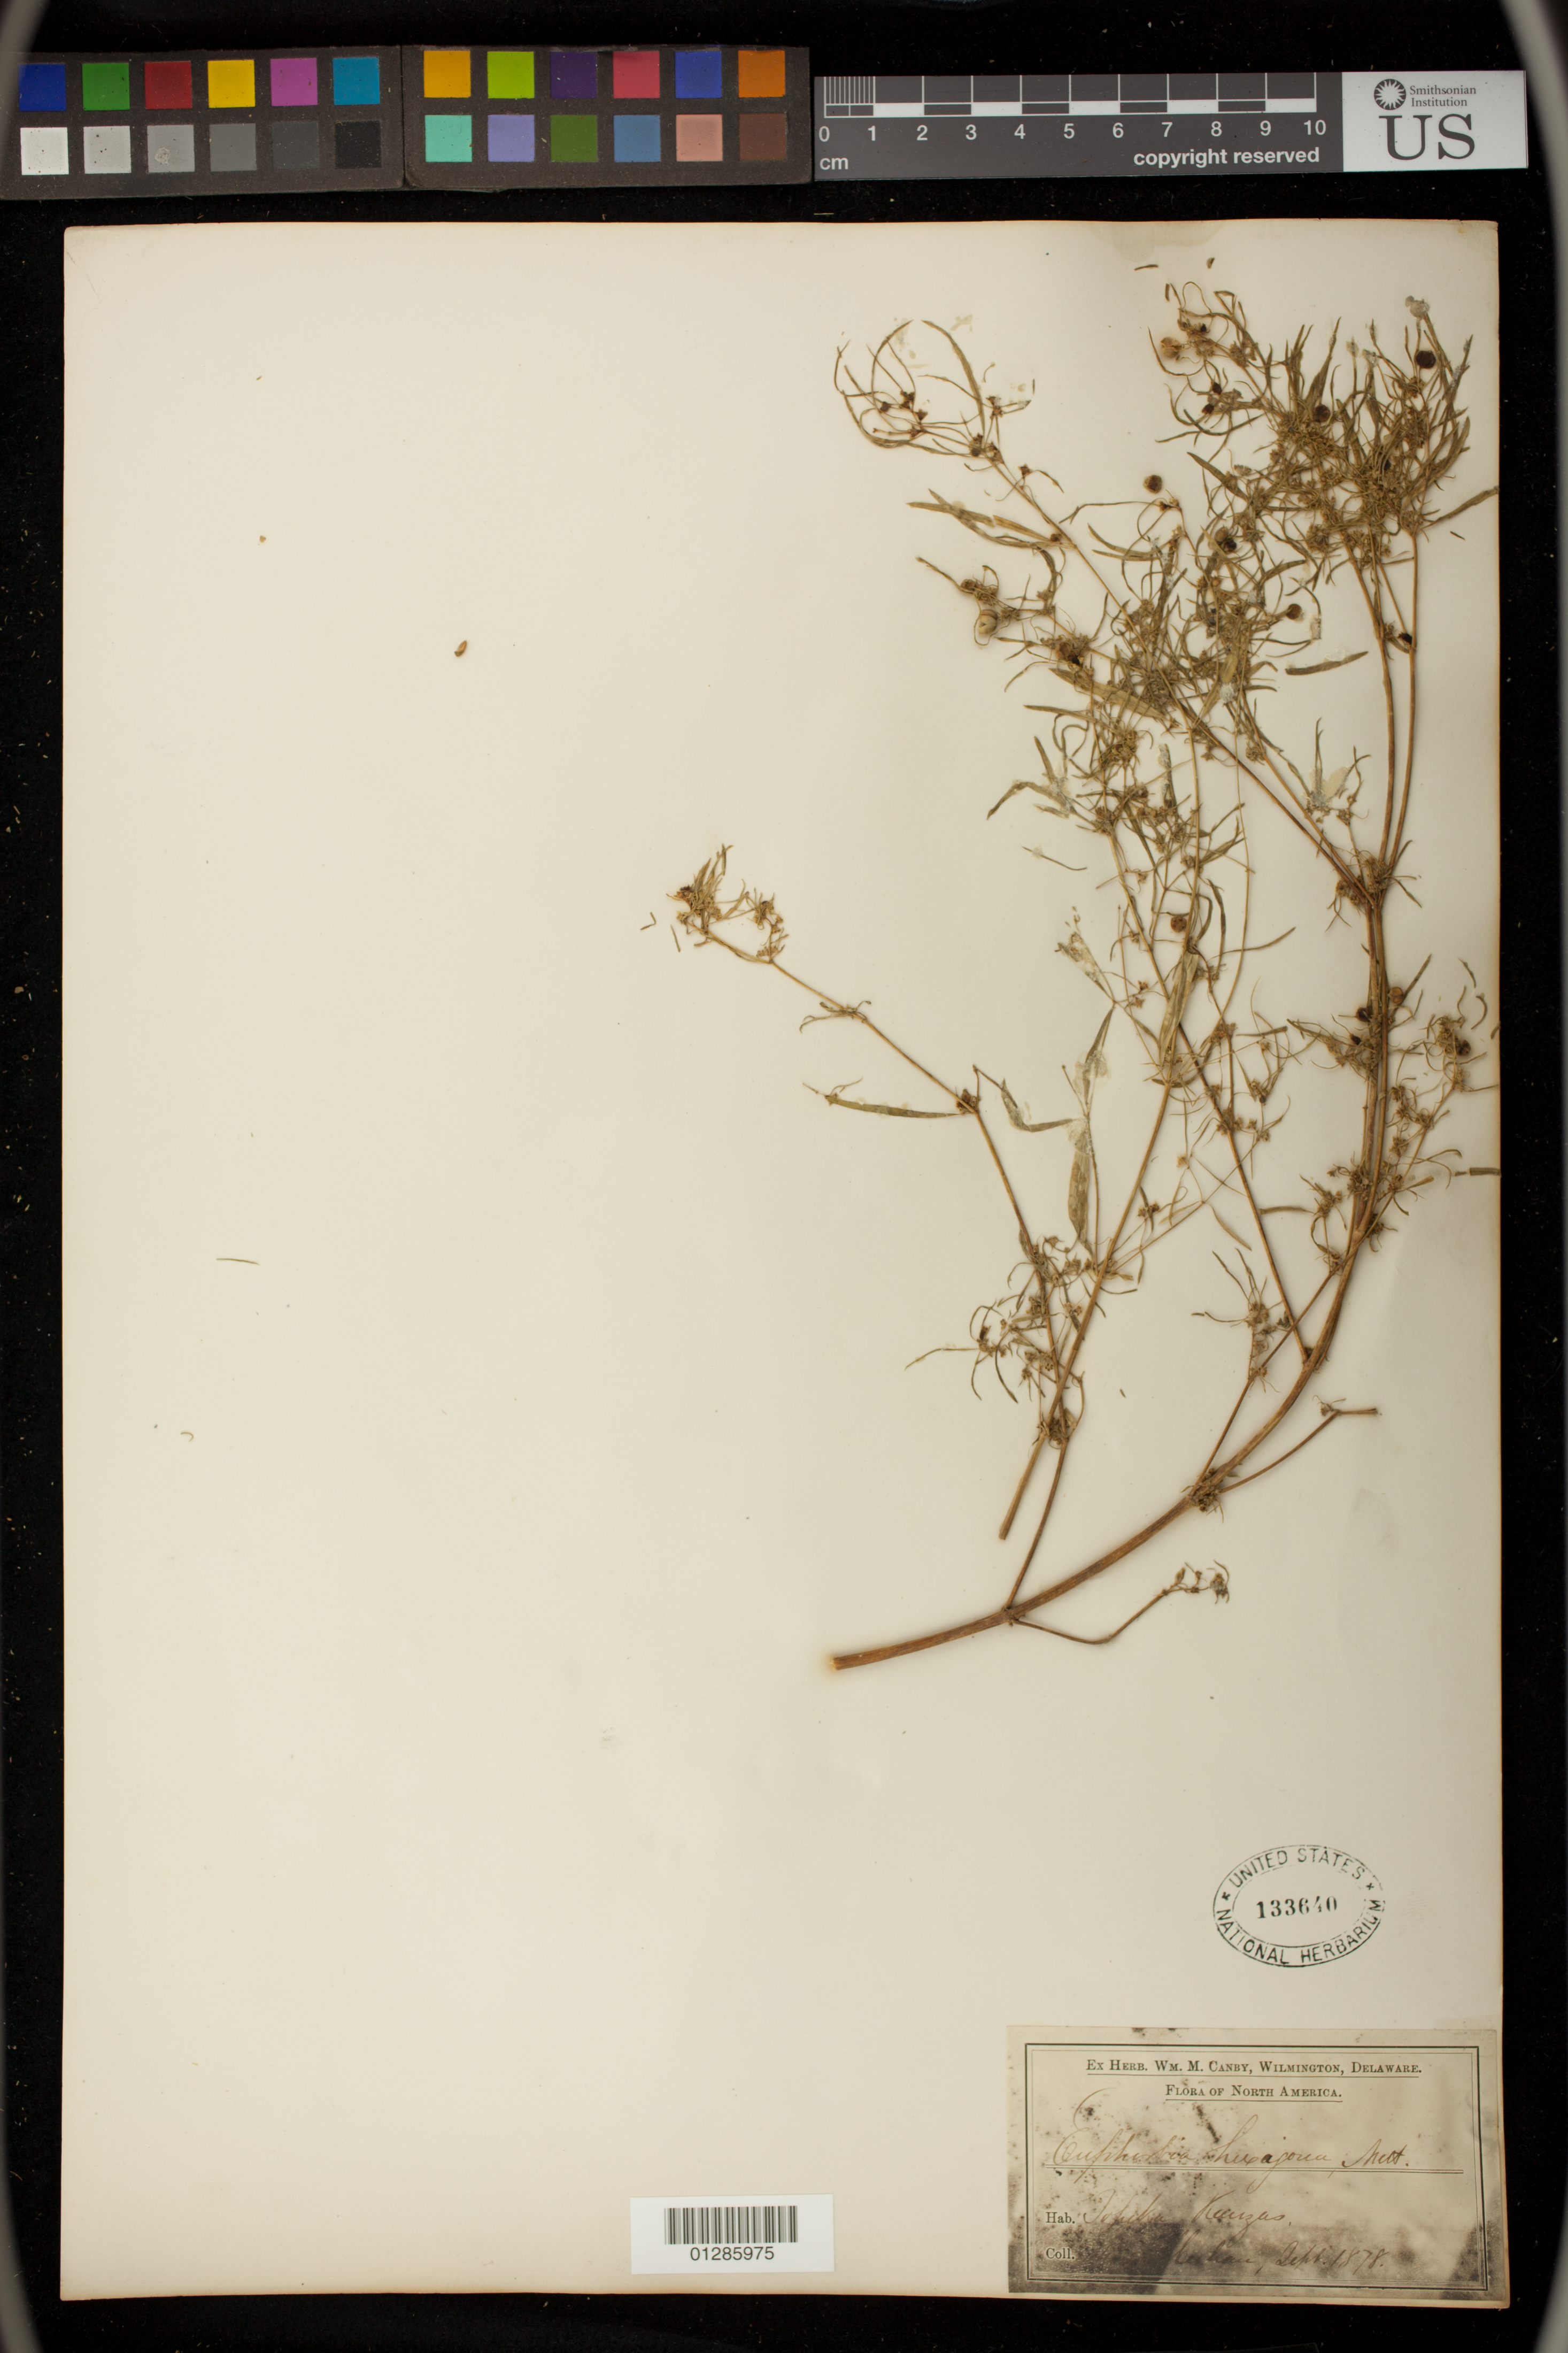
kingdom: Plantae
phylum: Tracheophyta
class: Magnoliopsida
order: Malpighiales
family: Euphorbiaceae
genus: Euphorbia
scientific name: Euphorbia hexagona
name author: Nutt. ex Spreng.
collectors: T. Meehan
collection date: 1878-09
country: United States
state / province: Kansas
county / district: Shawnee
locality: Topeka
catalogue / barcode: US 133640